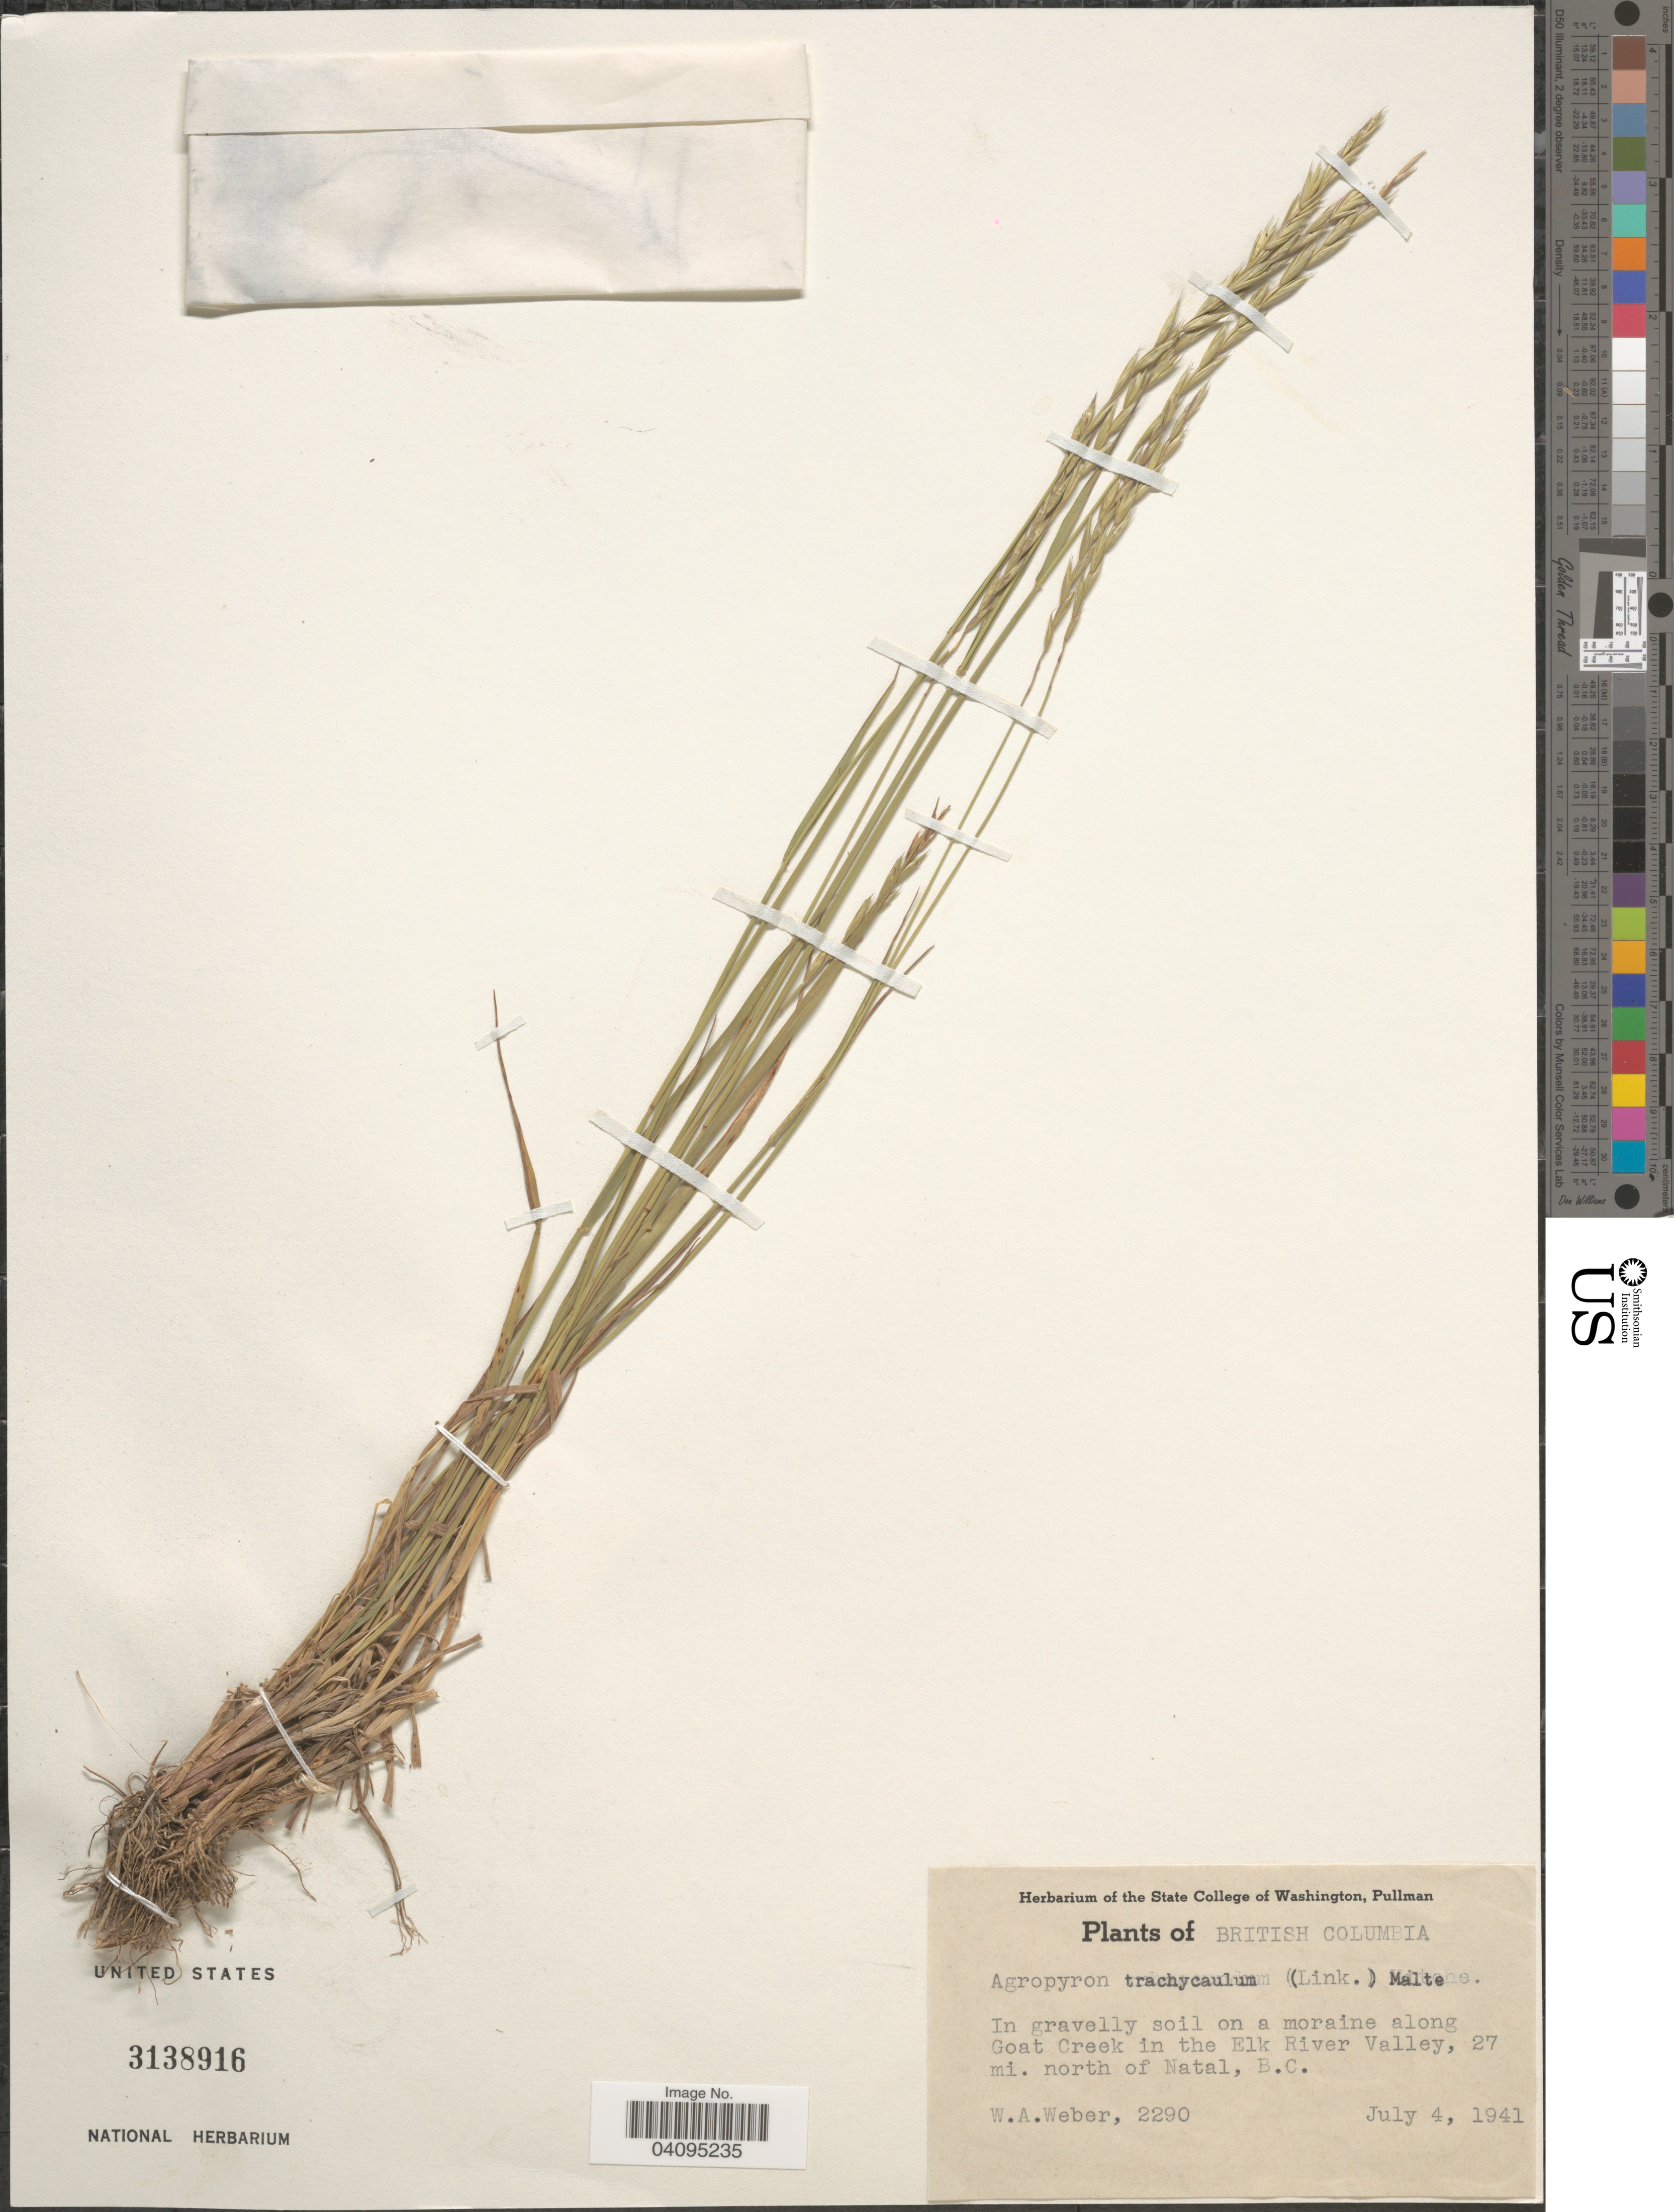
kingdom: Plantae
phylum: Tracheophyta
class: Liliopsida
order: Poales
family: Poaceae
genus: Elymus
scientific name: Elymus trachycaulus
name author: (Link) Gould ex Shinners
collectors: W. A. Weber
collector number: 2290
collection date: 1941-07-04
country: Canada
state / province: British Columbia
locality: In gravelly soil on a moraine along Goat Creek in the Elk River Valley, 27 mi. north of Natal, B.C.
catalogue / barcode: US 3138916